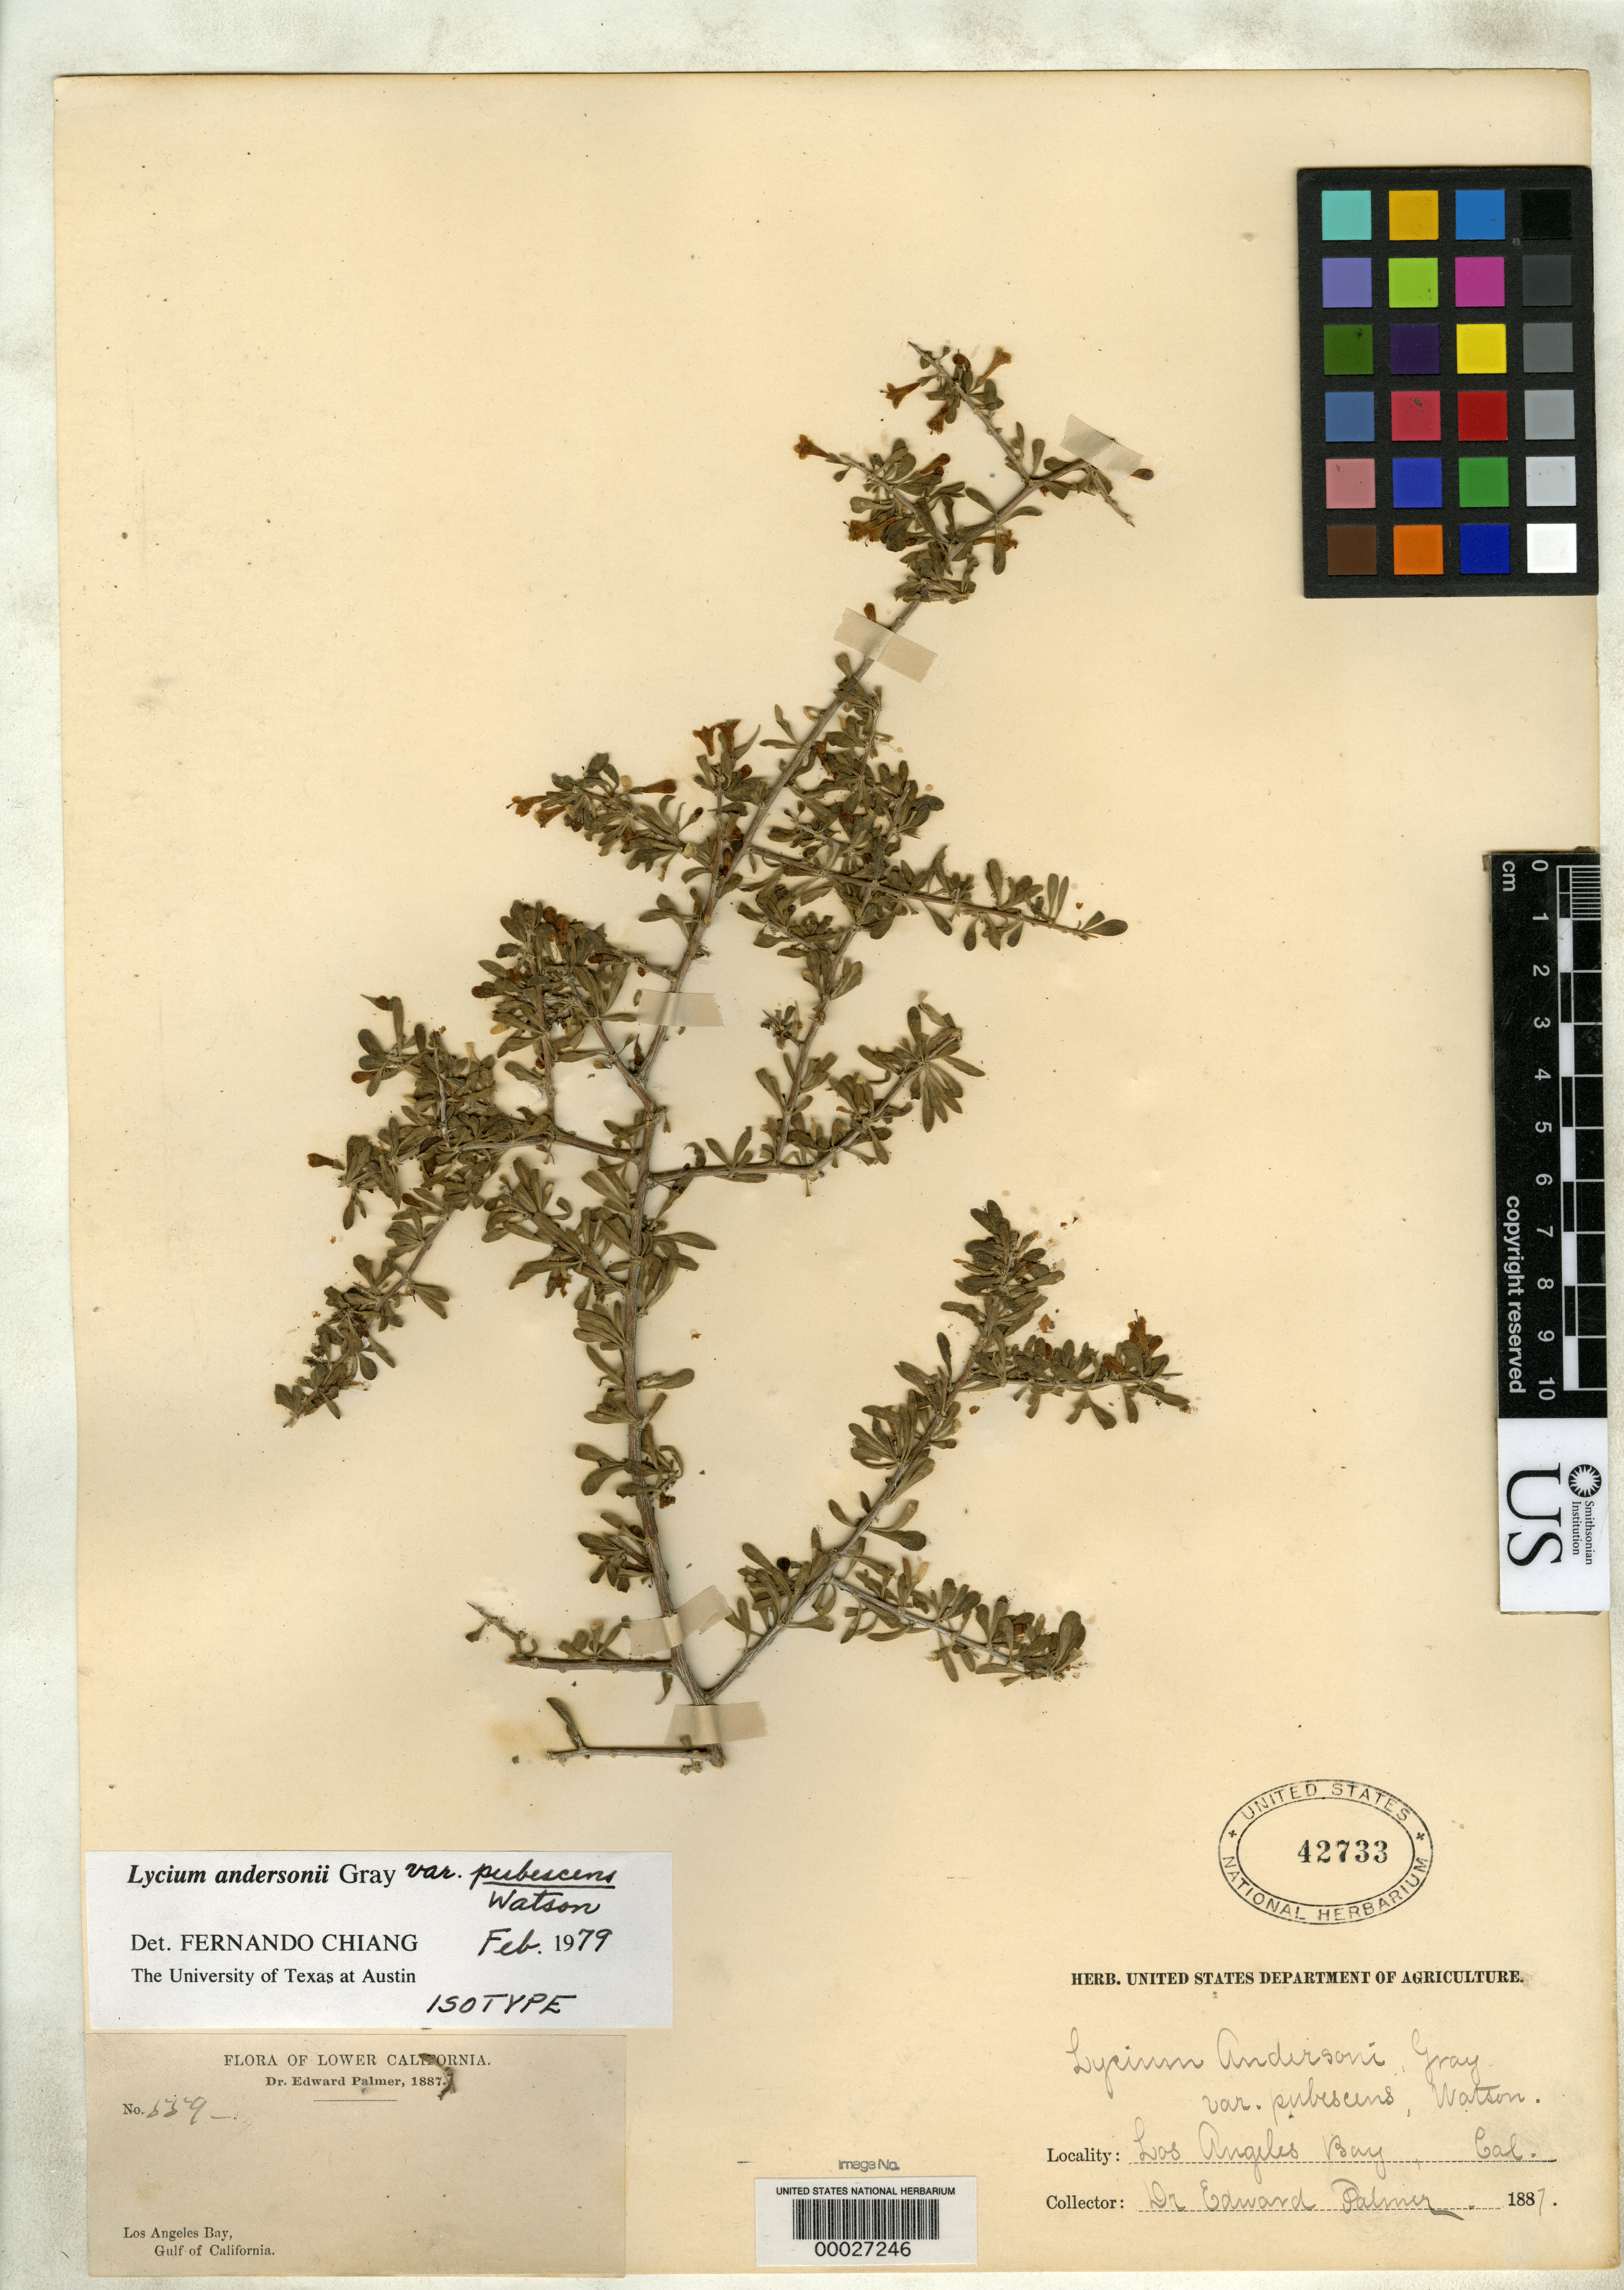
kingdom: Plantae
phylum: Tracheophyta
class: Magnoliopsida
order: Solanales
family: Solanaceae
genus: Lycium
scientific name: Lycium andersonii var. pubescens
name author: S. Watson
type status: Type Collection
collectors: E. Palmer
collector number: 559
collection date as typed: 1887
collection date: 1887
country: Mexico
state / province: Baja California Norte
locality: Los Angeles Bay, Gulf of California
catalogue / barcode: US 42733